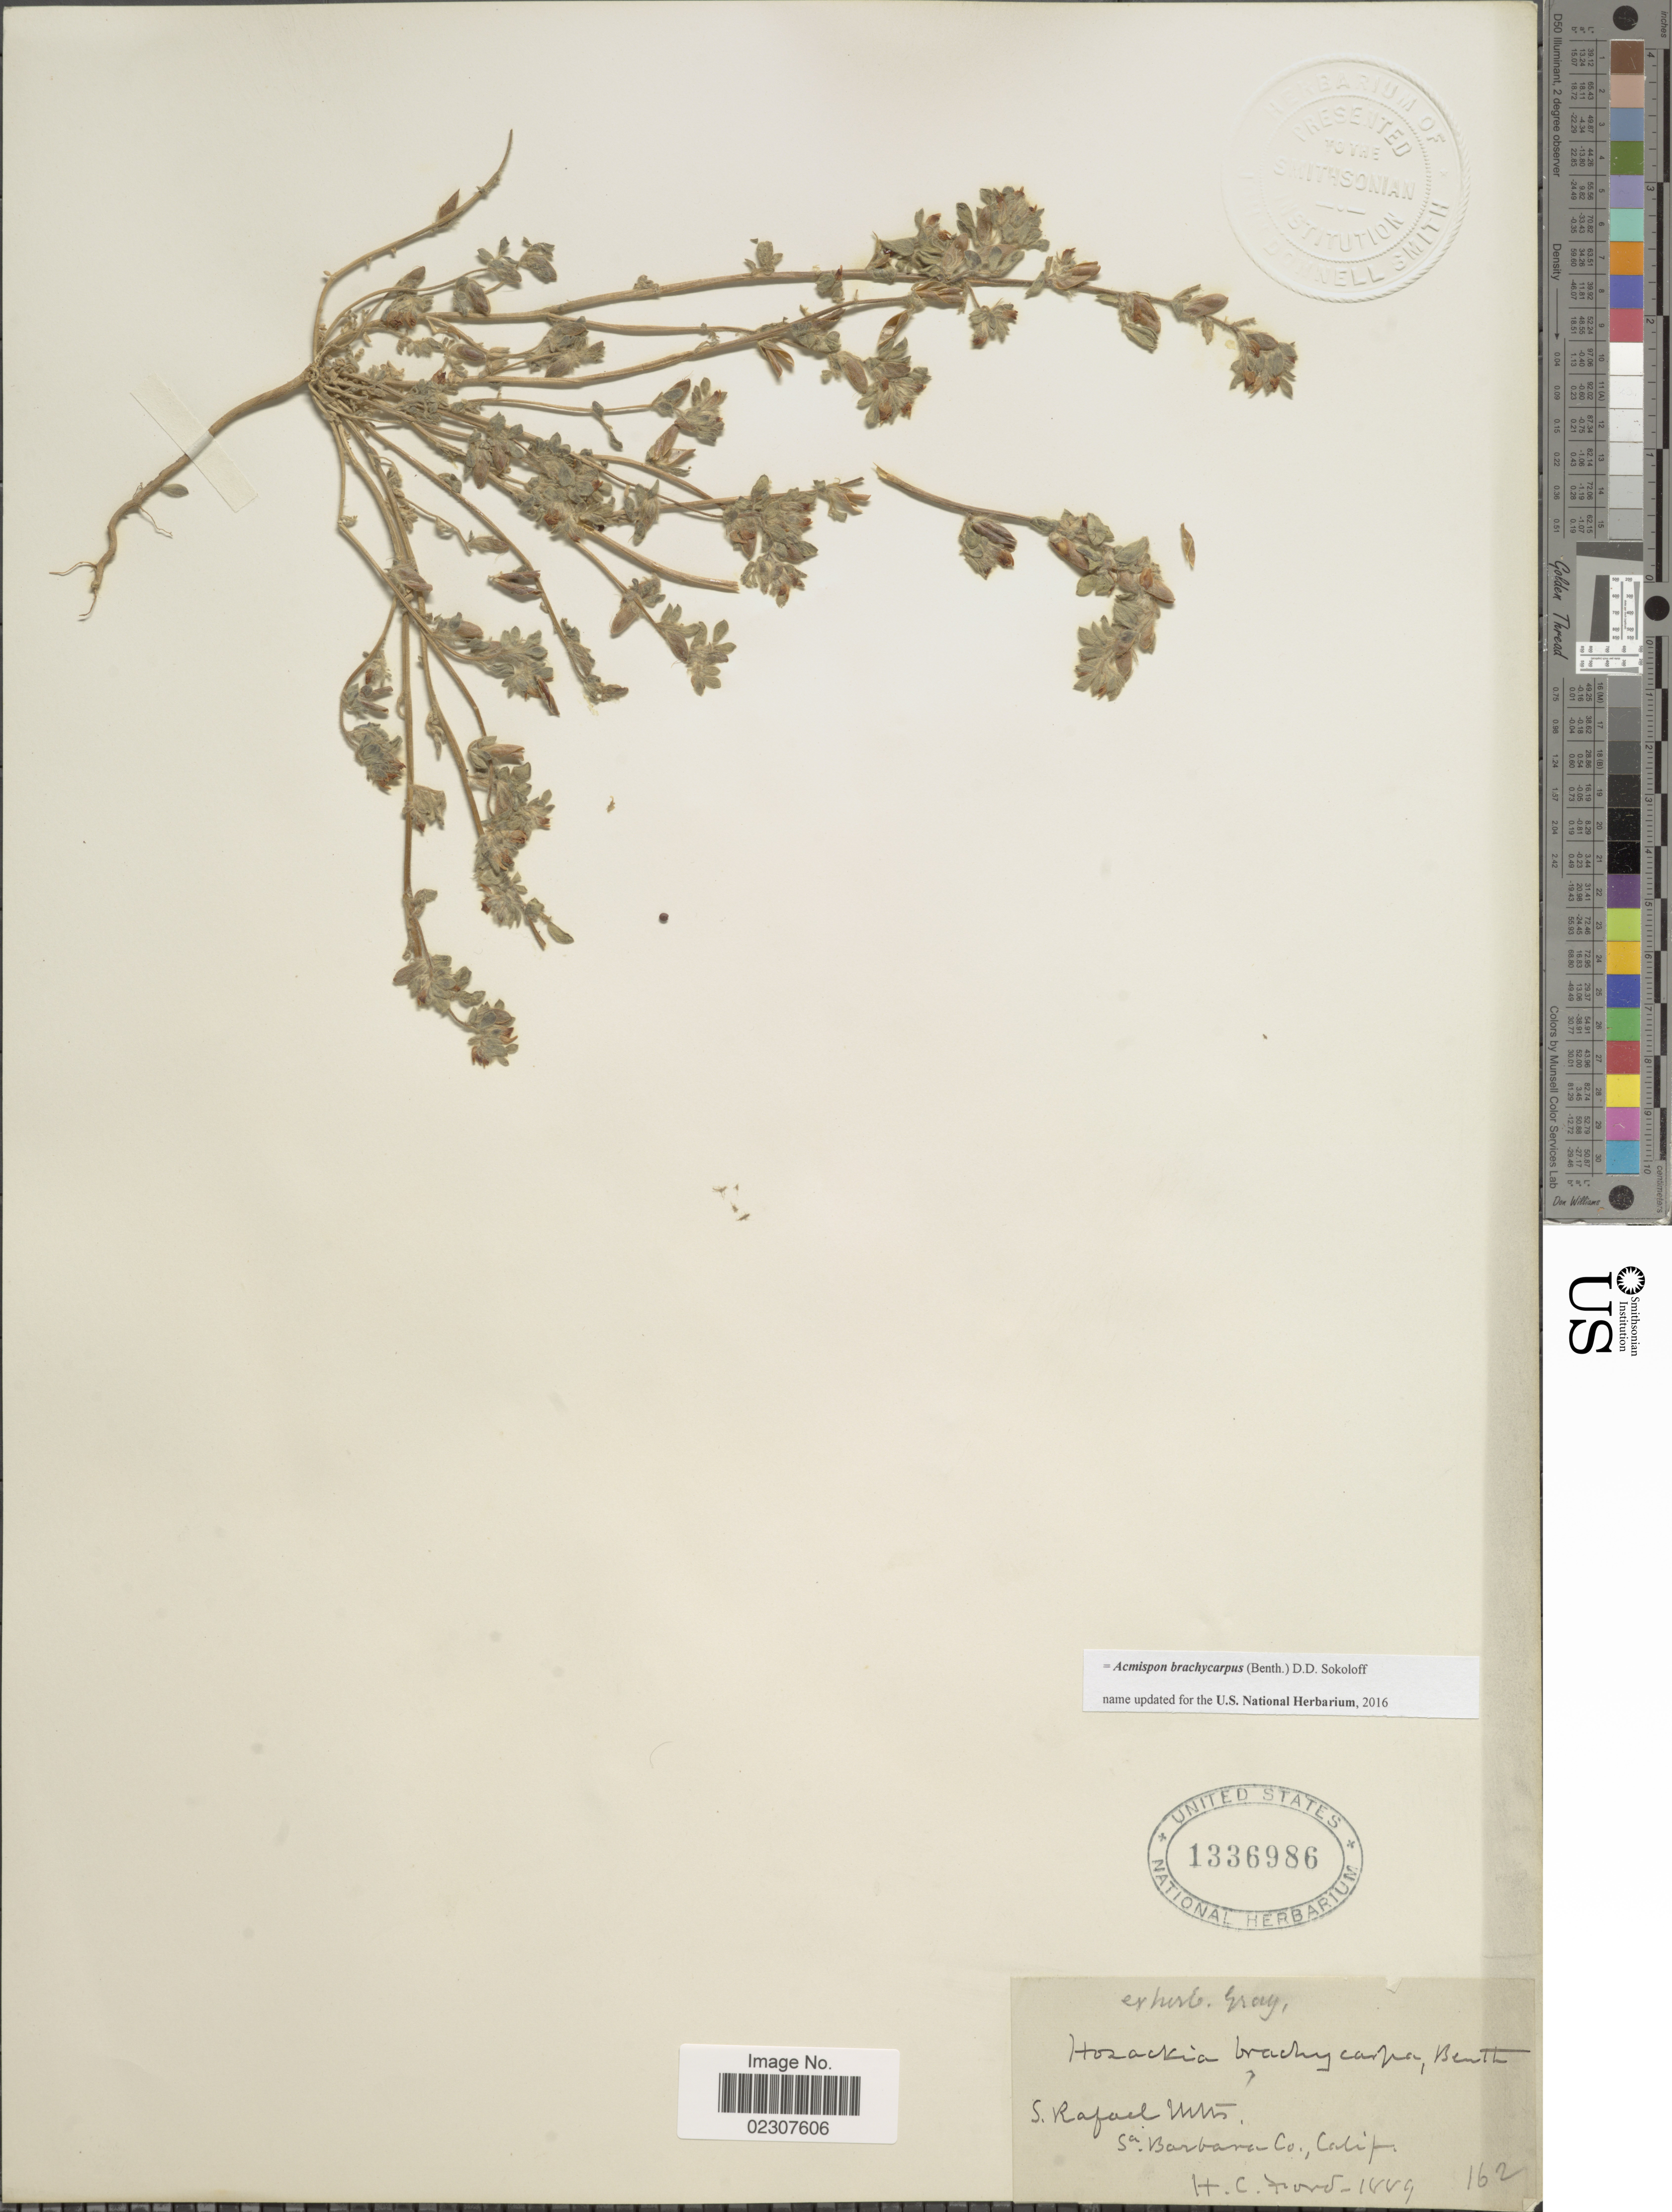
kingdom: Plantae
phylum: Tracheophyta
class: Magnoliopsida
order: Fabales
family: Fabaceae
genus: Acmispon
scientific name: Acmispon brachycarpus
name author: (Benth.) D.D. Sokoloff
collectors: ex herb. Gray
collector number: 162?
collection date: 1889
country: United States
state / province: California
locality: S. Rafael Mts. Sa. Barbara Co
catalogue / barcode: US 1336986